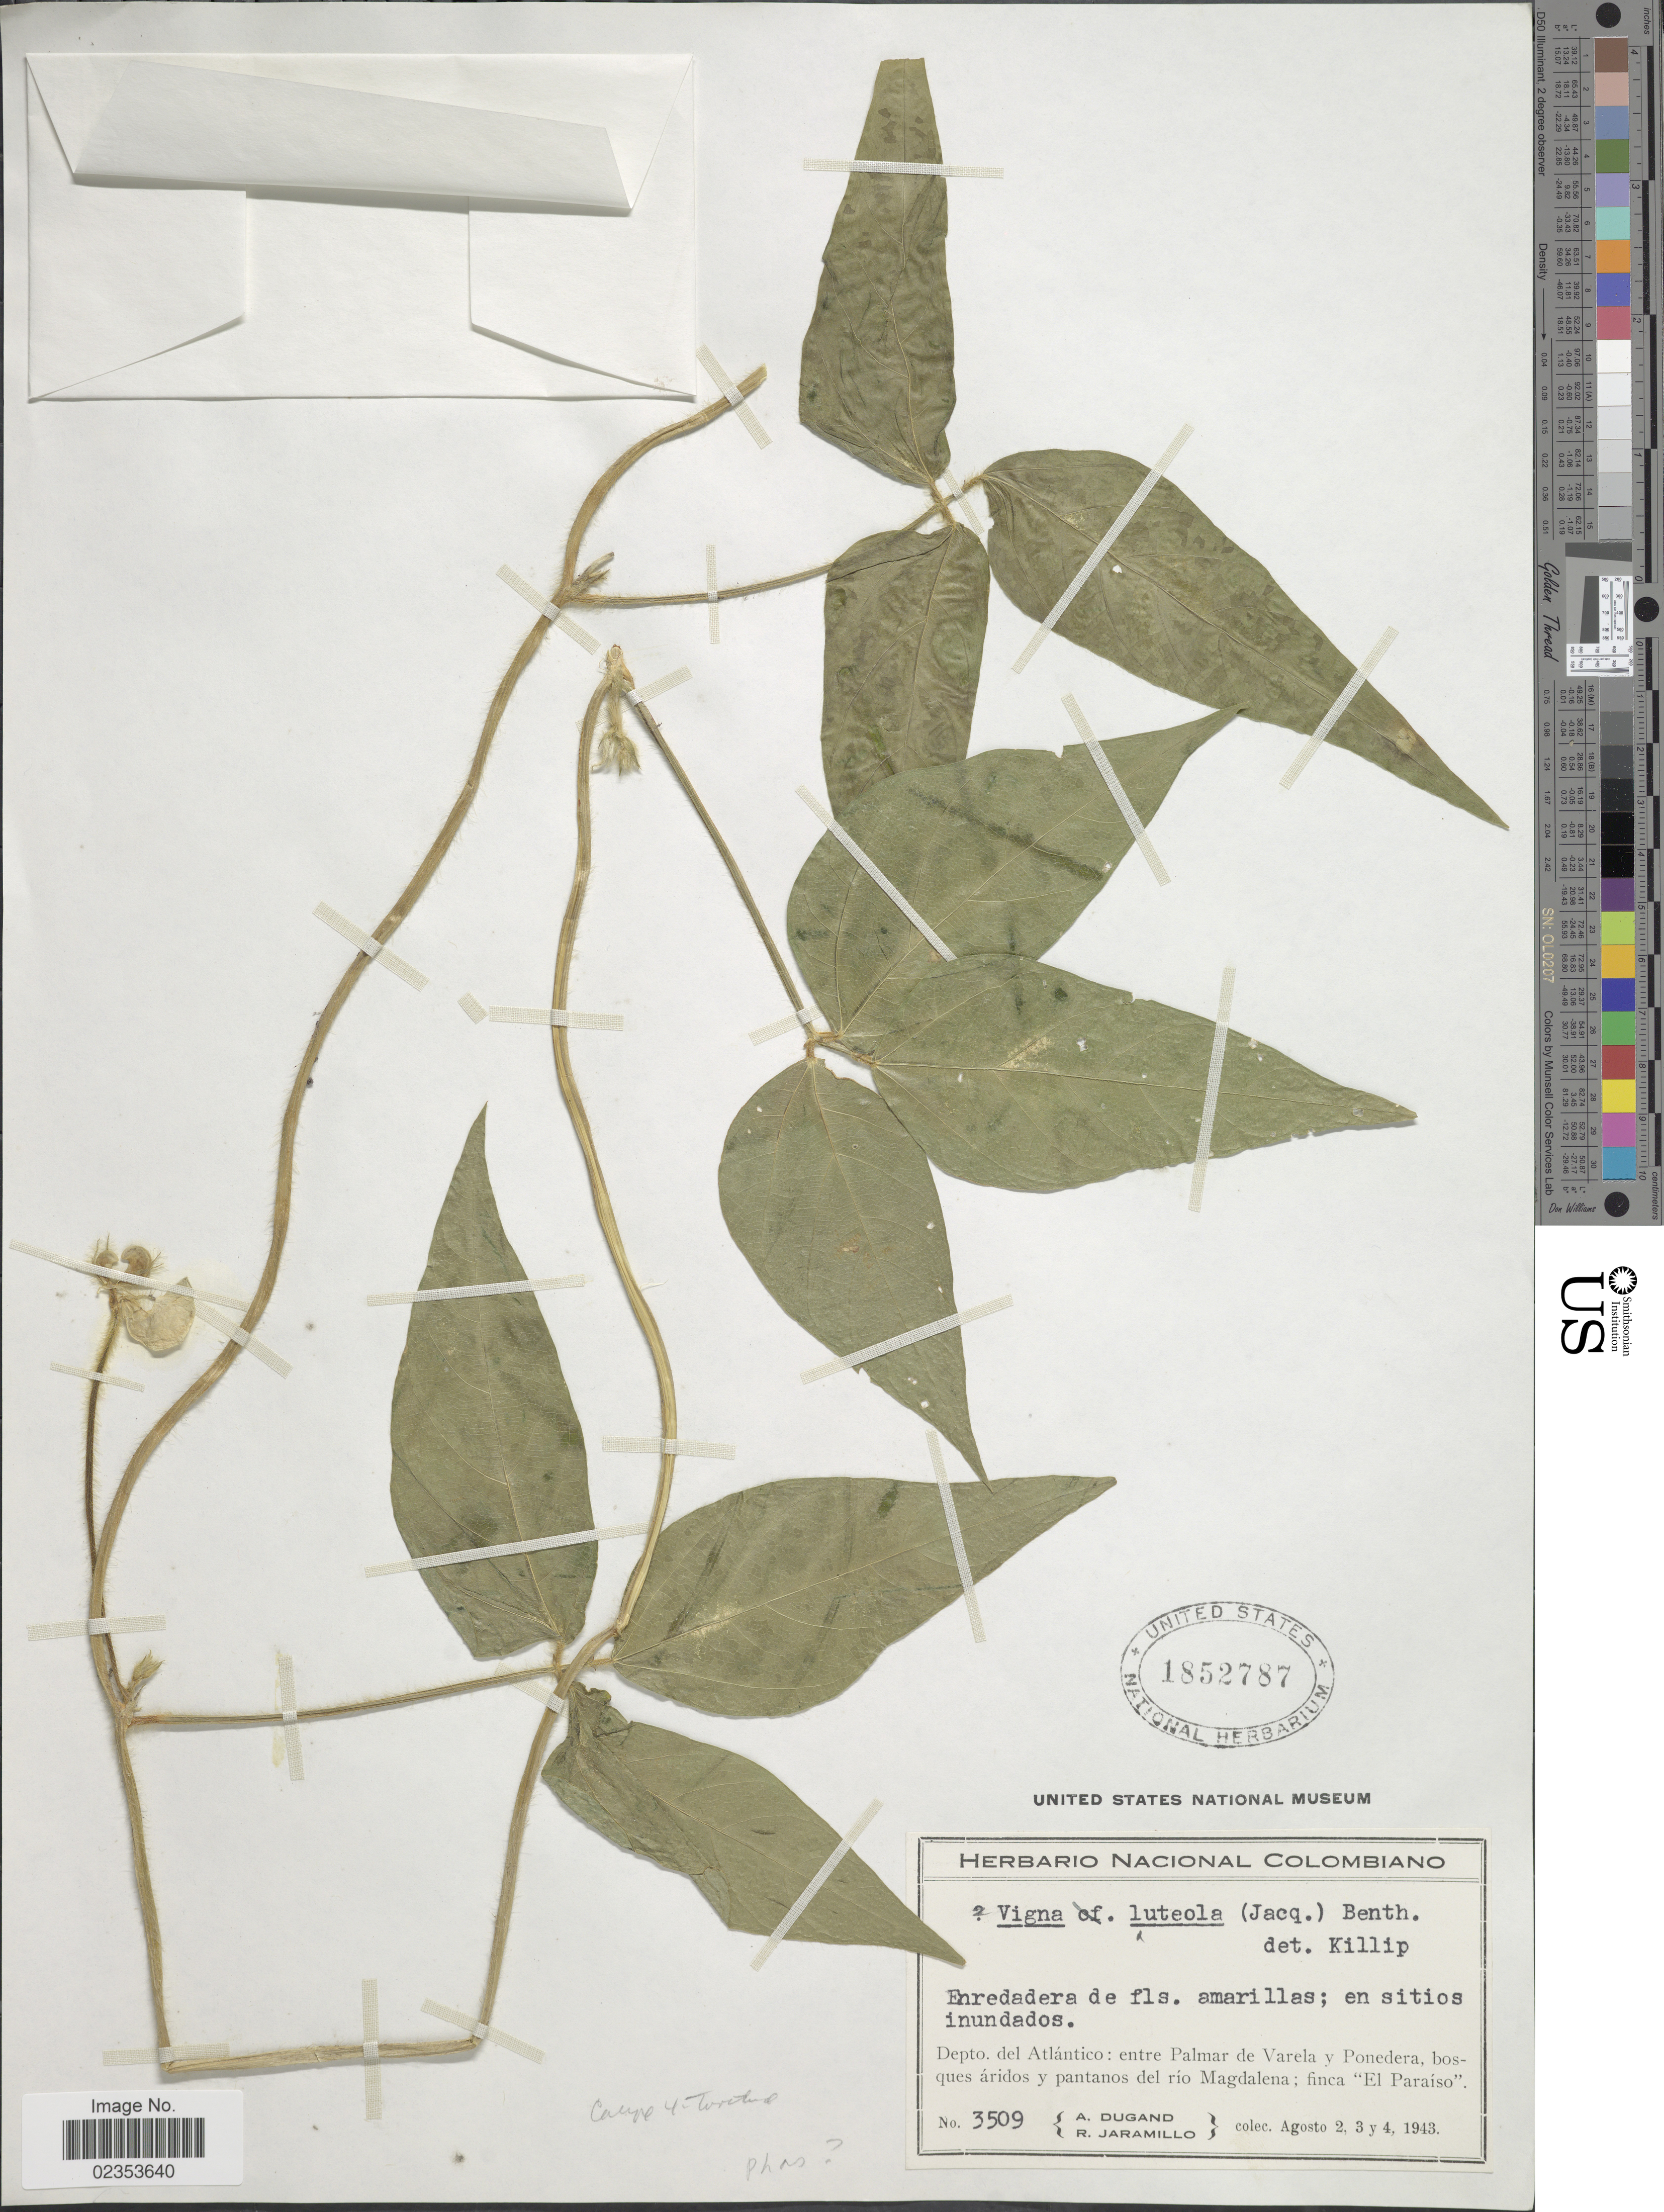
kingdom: Plantae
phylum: Tracheophyta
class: Magnoliopsida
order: Fabales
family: Fabaceae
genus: Vigna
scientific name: Vigna luteola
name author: (Jacq.) Benth.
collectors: A. Dugand & R. Jaramillo M.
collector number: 3509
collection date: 1943-08-02/1943-08-04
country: Colombia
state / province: Atlántico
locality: Depto. del Atlantico: entre Palmar de Varela y Ponedera, bosque aridos y pantanos del rio Magdalena; finca "El Paraiso"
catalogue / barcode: US 1852787